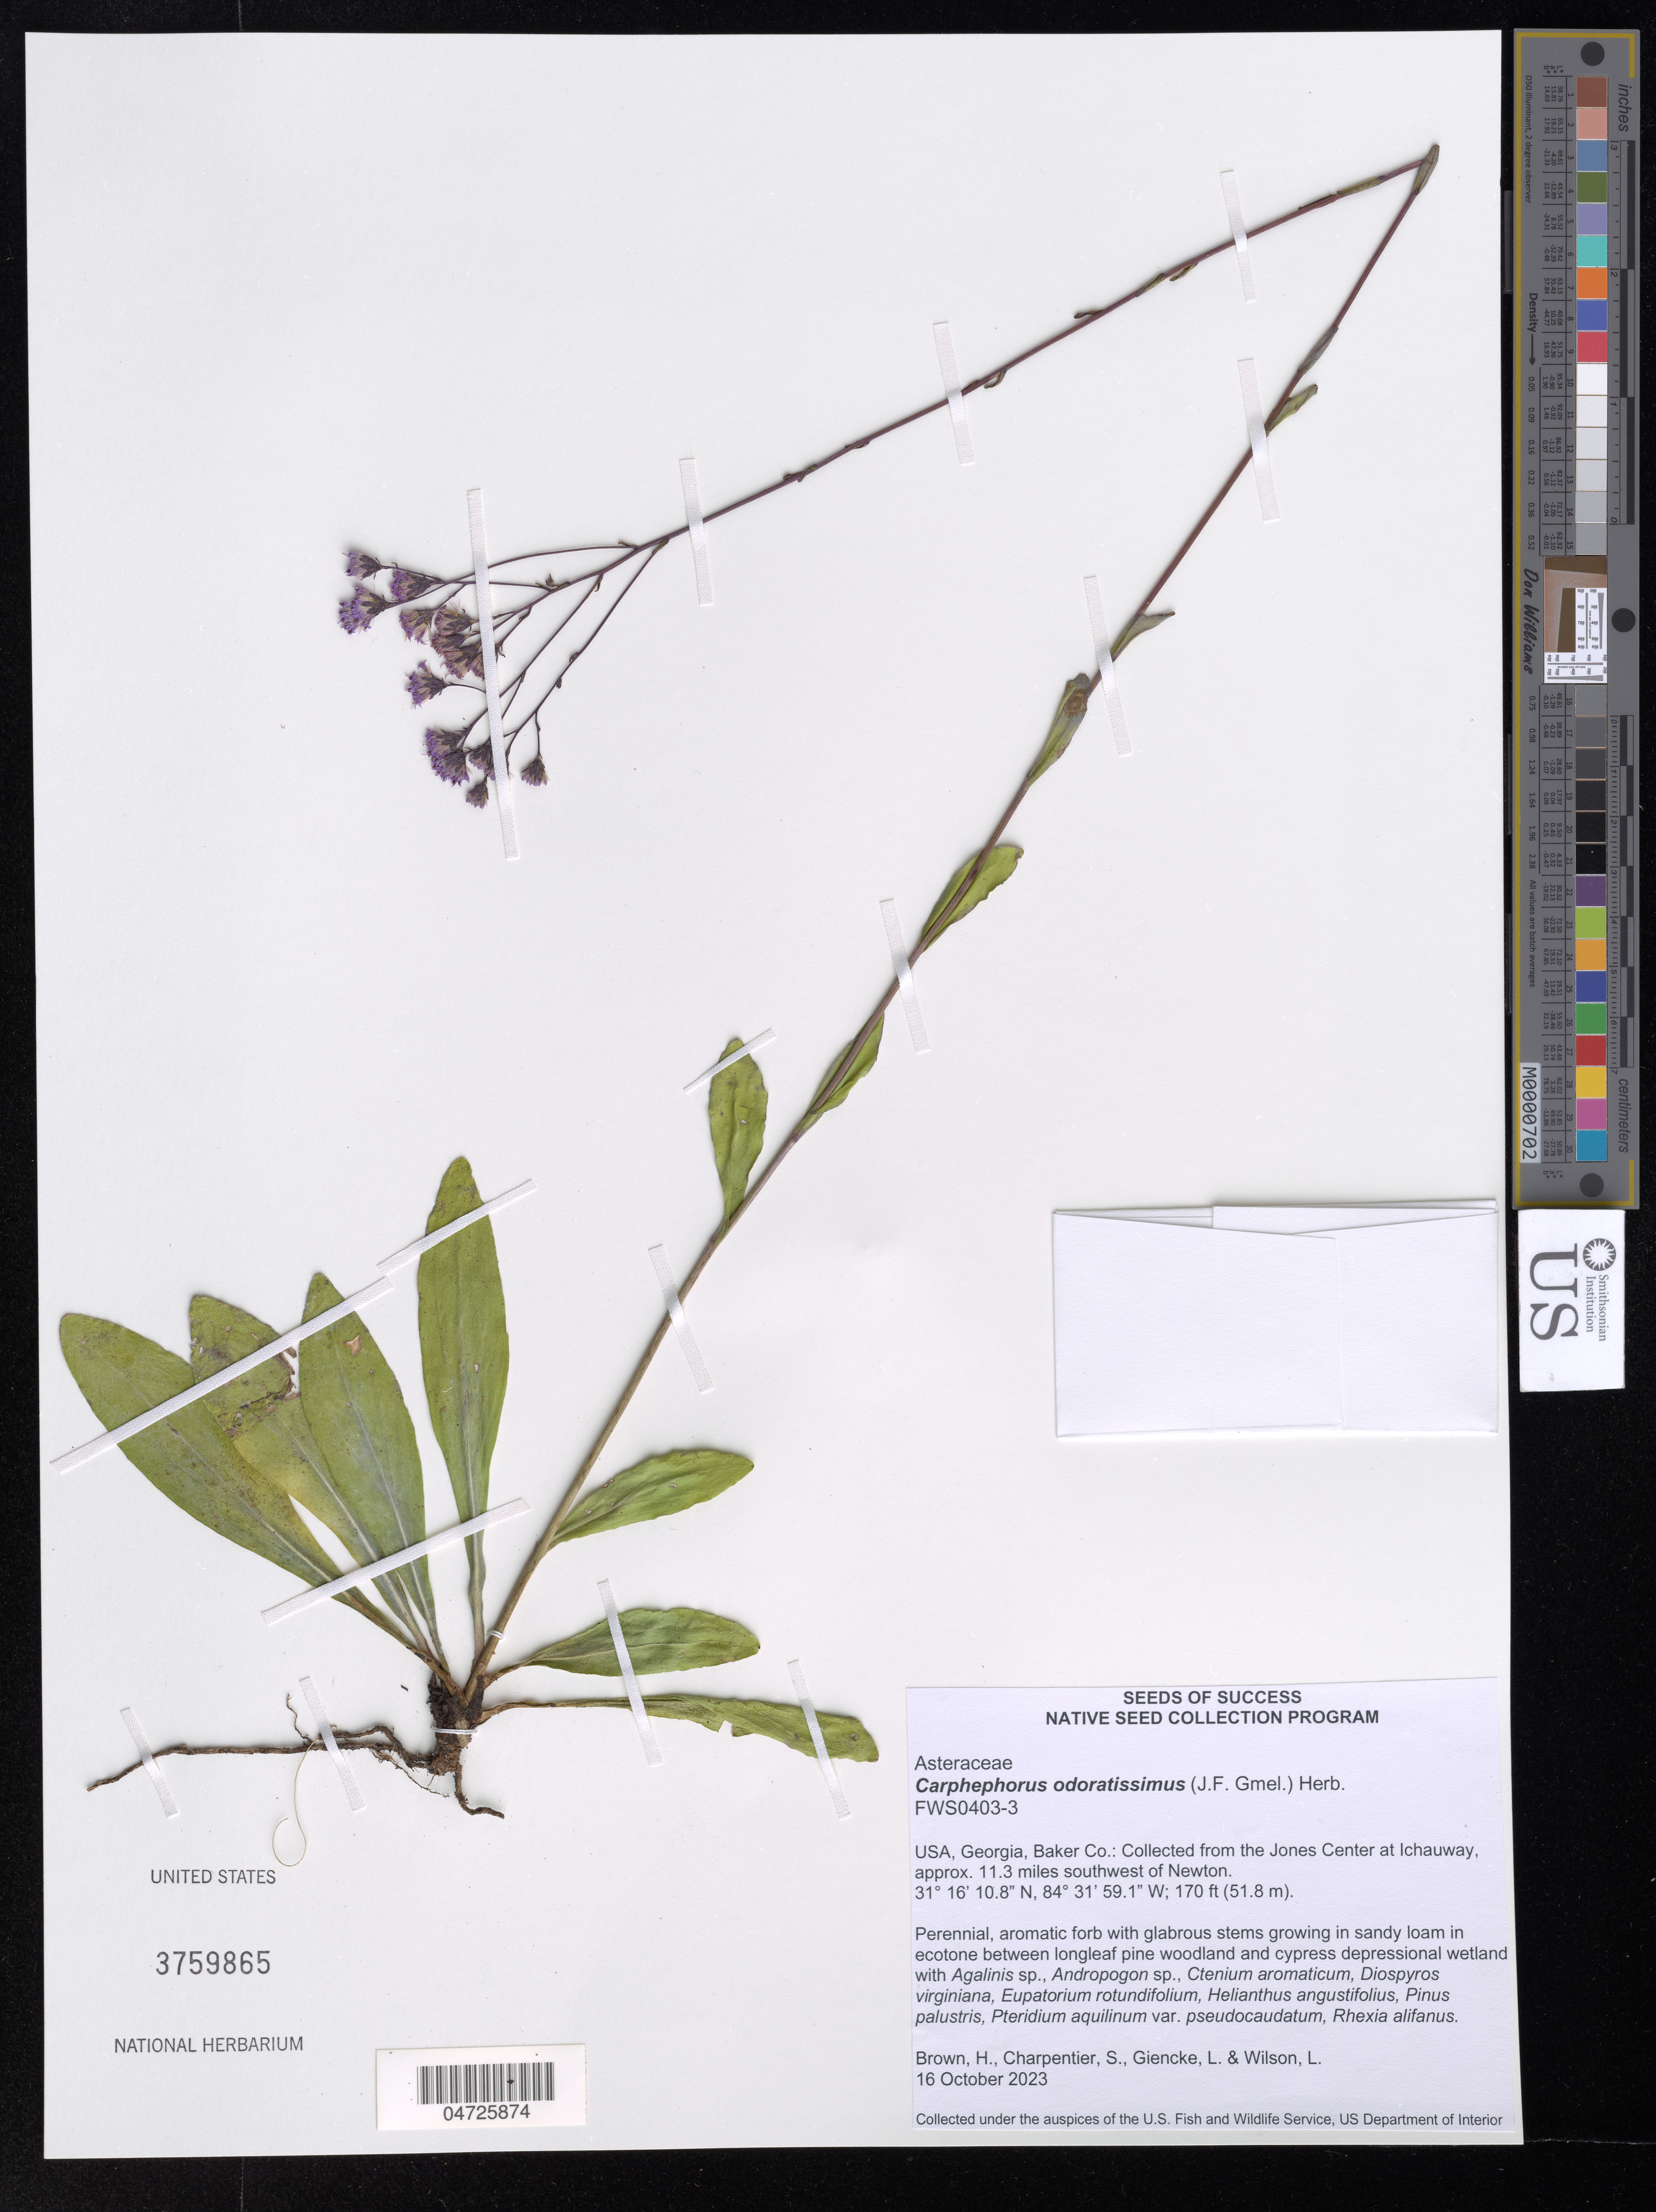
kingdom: Plantae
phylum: Tracheophyta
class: Magnoliopsida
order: Asterales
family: Asteraceae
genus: Carphephorus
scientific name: Carphephorus odoratissimus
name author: (J.F. Gmel.) H. Hebert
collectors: H. Brown & L. Wilson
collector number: FWS0403-3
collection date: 2023-10-16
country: United States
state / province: Georgia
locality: Baker Co.: Collected from the Jones Center at Ichauway, approx. 11.3 miles southwest of Newton.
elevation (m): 52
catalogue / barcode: US 3759865